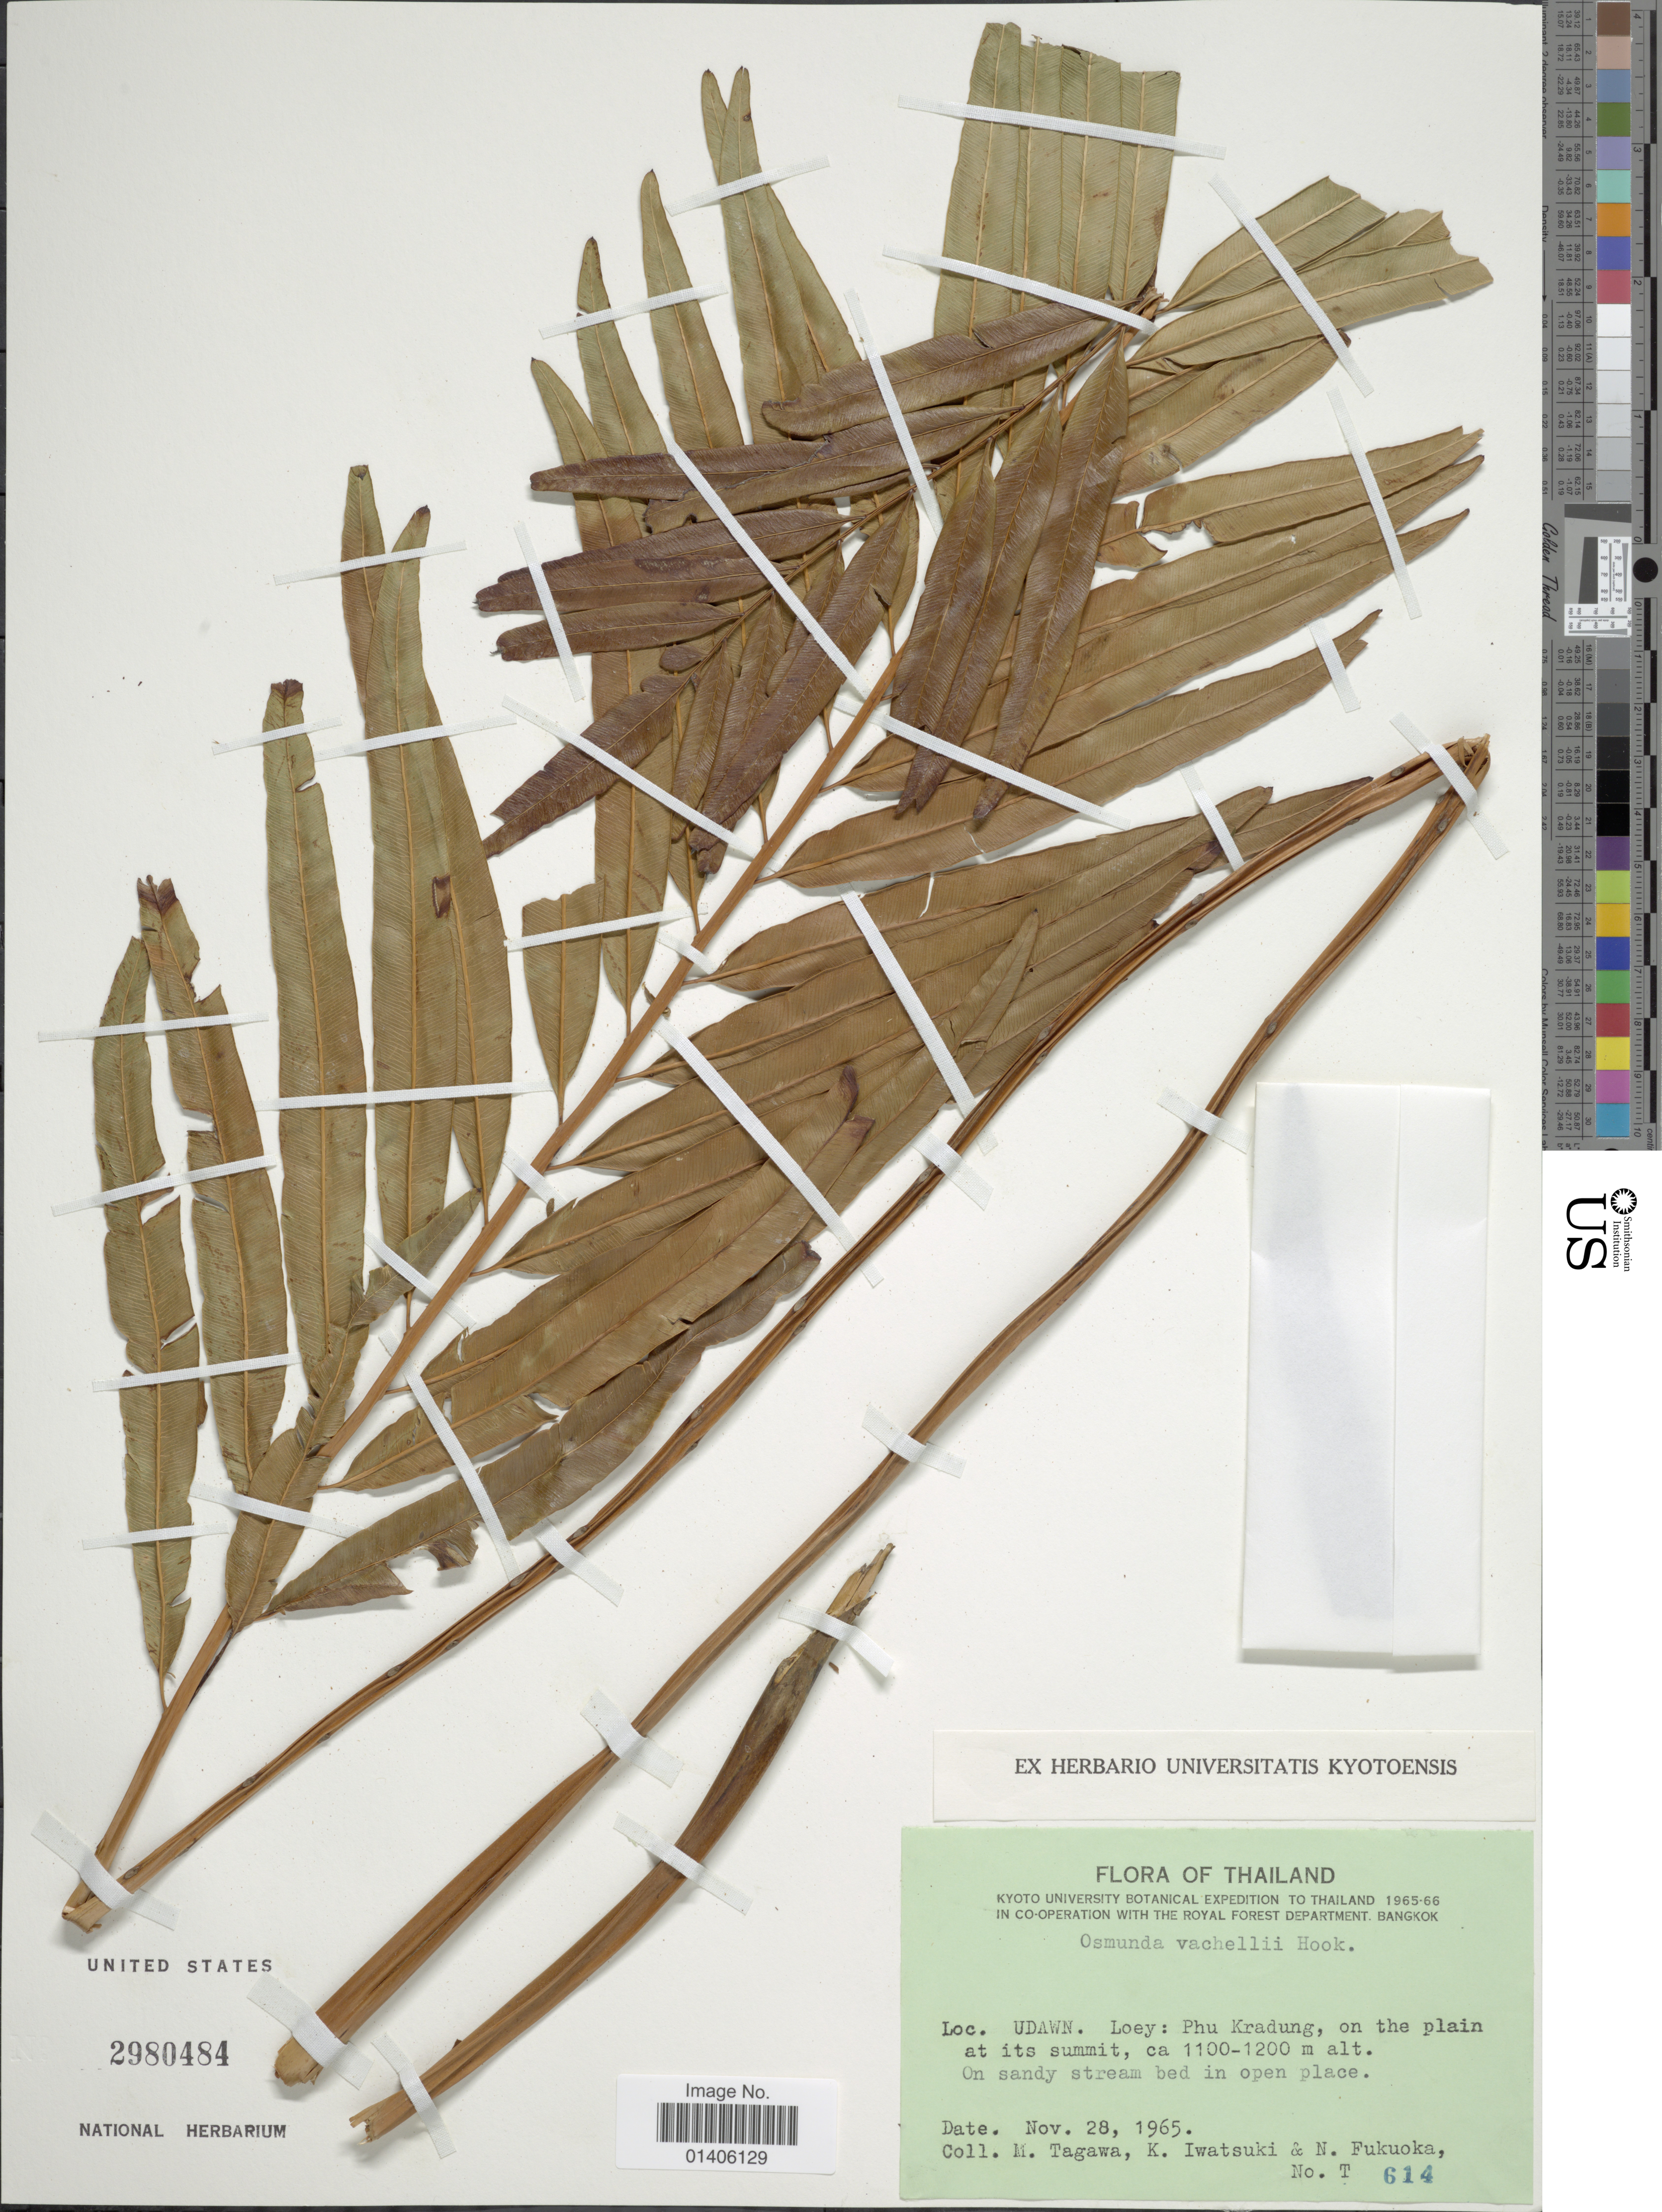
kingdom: Plantae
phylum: Tracheophyta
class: Polypodiopsida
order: Osmundales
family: Osmundaceae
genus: Osmunda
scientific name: Osmunda vachellii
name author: Hook.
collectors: M. Tagawa, K. Iwatsuki & N. Fukuoka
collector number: T 614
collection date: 1965-11-28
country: Thailand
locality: Udawn, Loey: Phu Kradung, on the plain at its summit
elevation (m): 1100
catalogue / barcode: US 2980484